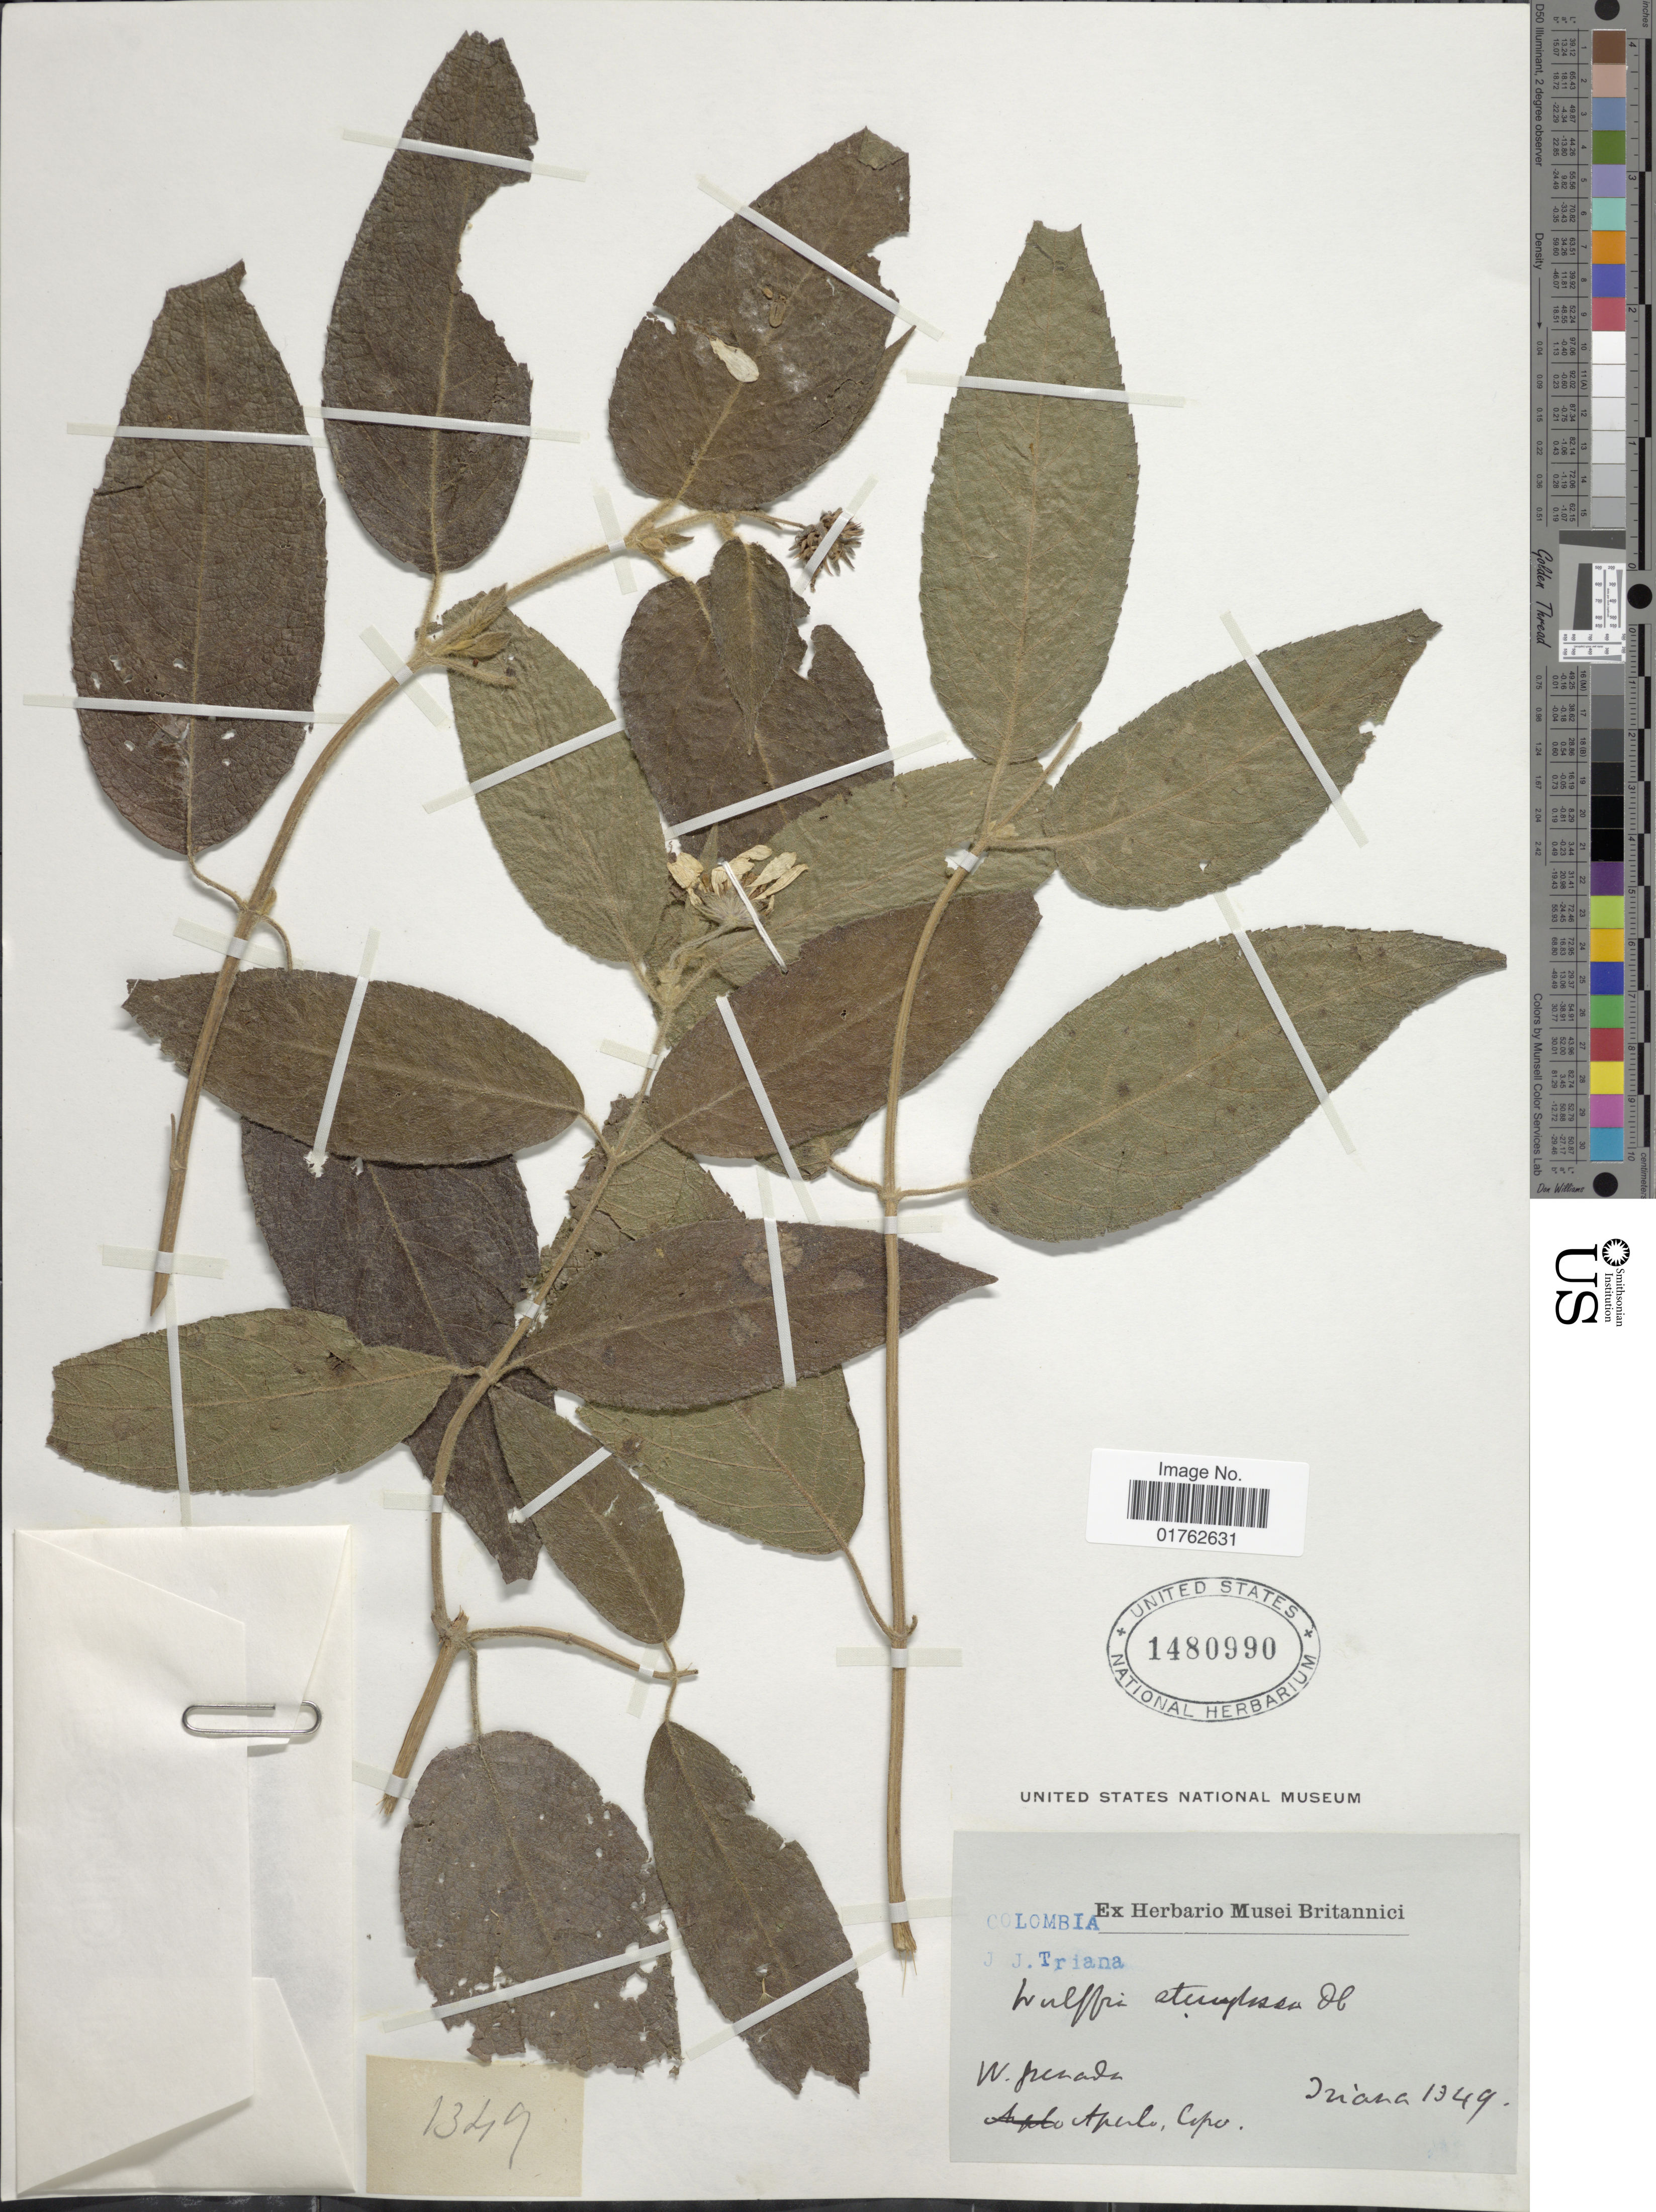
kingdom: Plantae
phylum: Tracheophyta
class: Magnoliopsida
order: Asterales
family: Asteraceae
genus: Wulffia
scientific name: Wulffia baccata var. baccata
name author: (L.) Kuntze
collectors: Triana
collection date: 1949-06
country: Colombia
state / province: Cundinamarca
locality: W. Penada, Aperlo, Cepe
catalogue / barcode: US 1480990